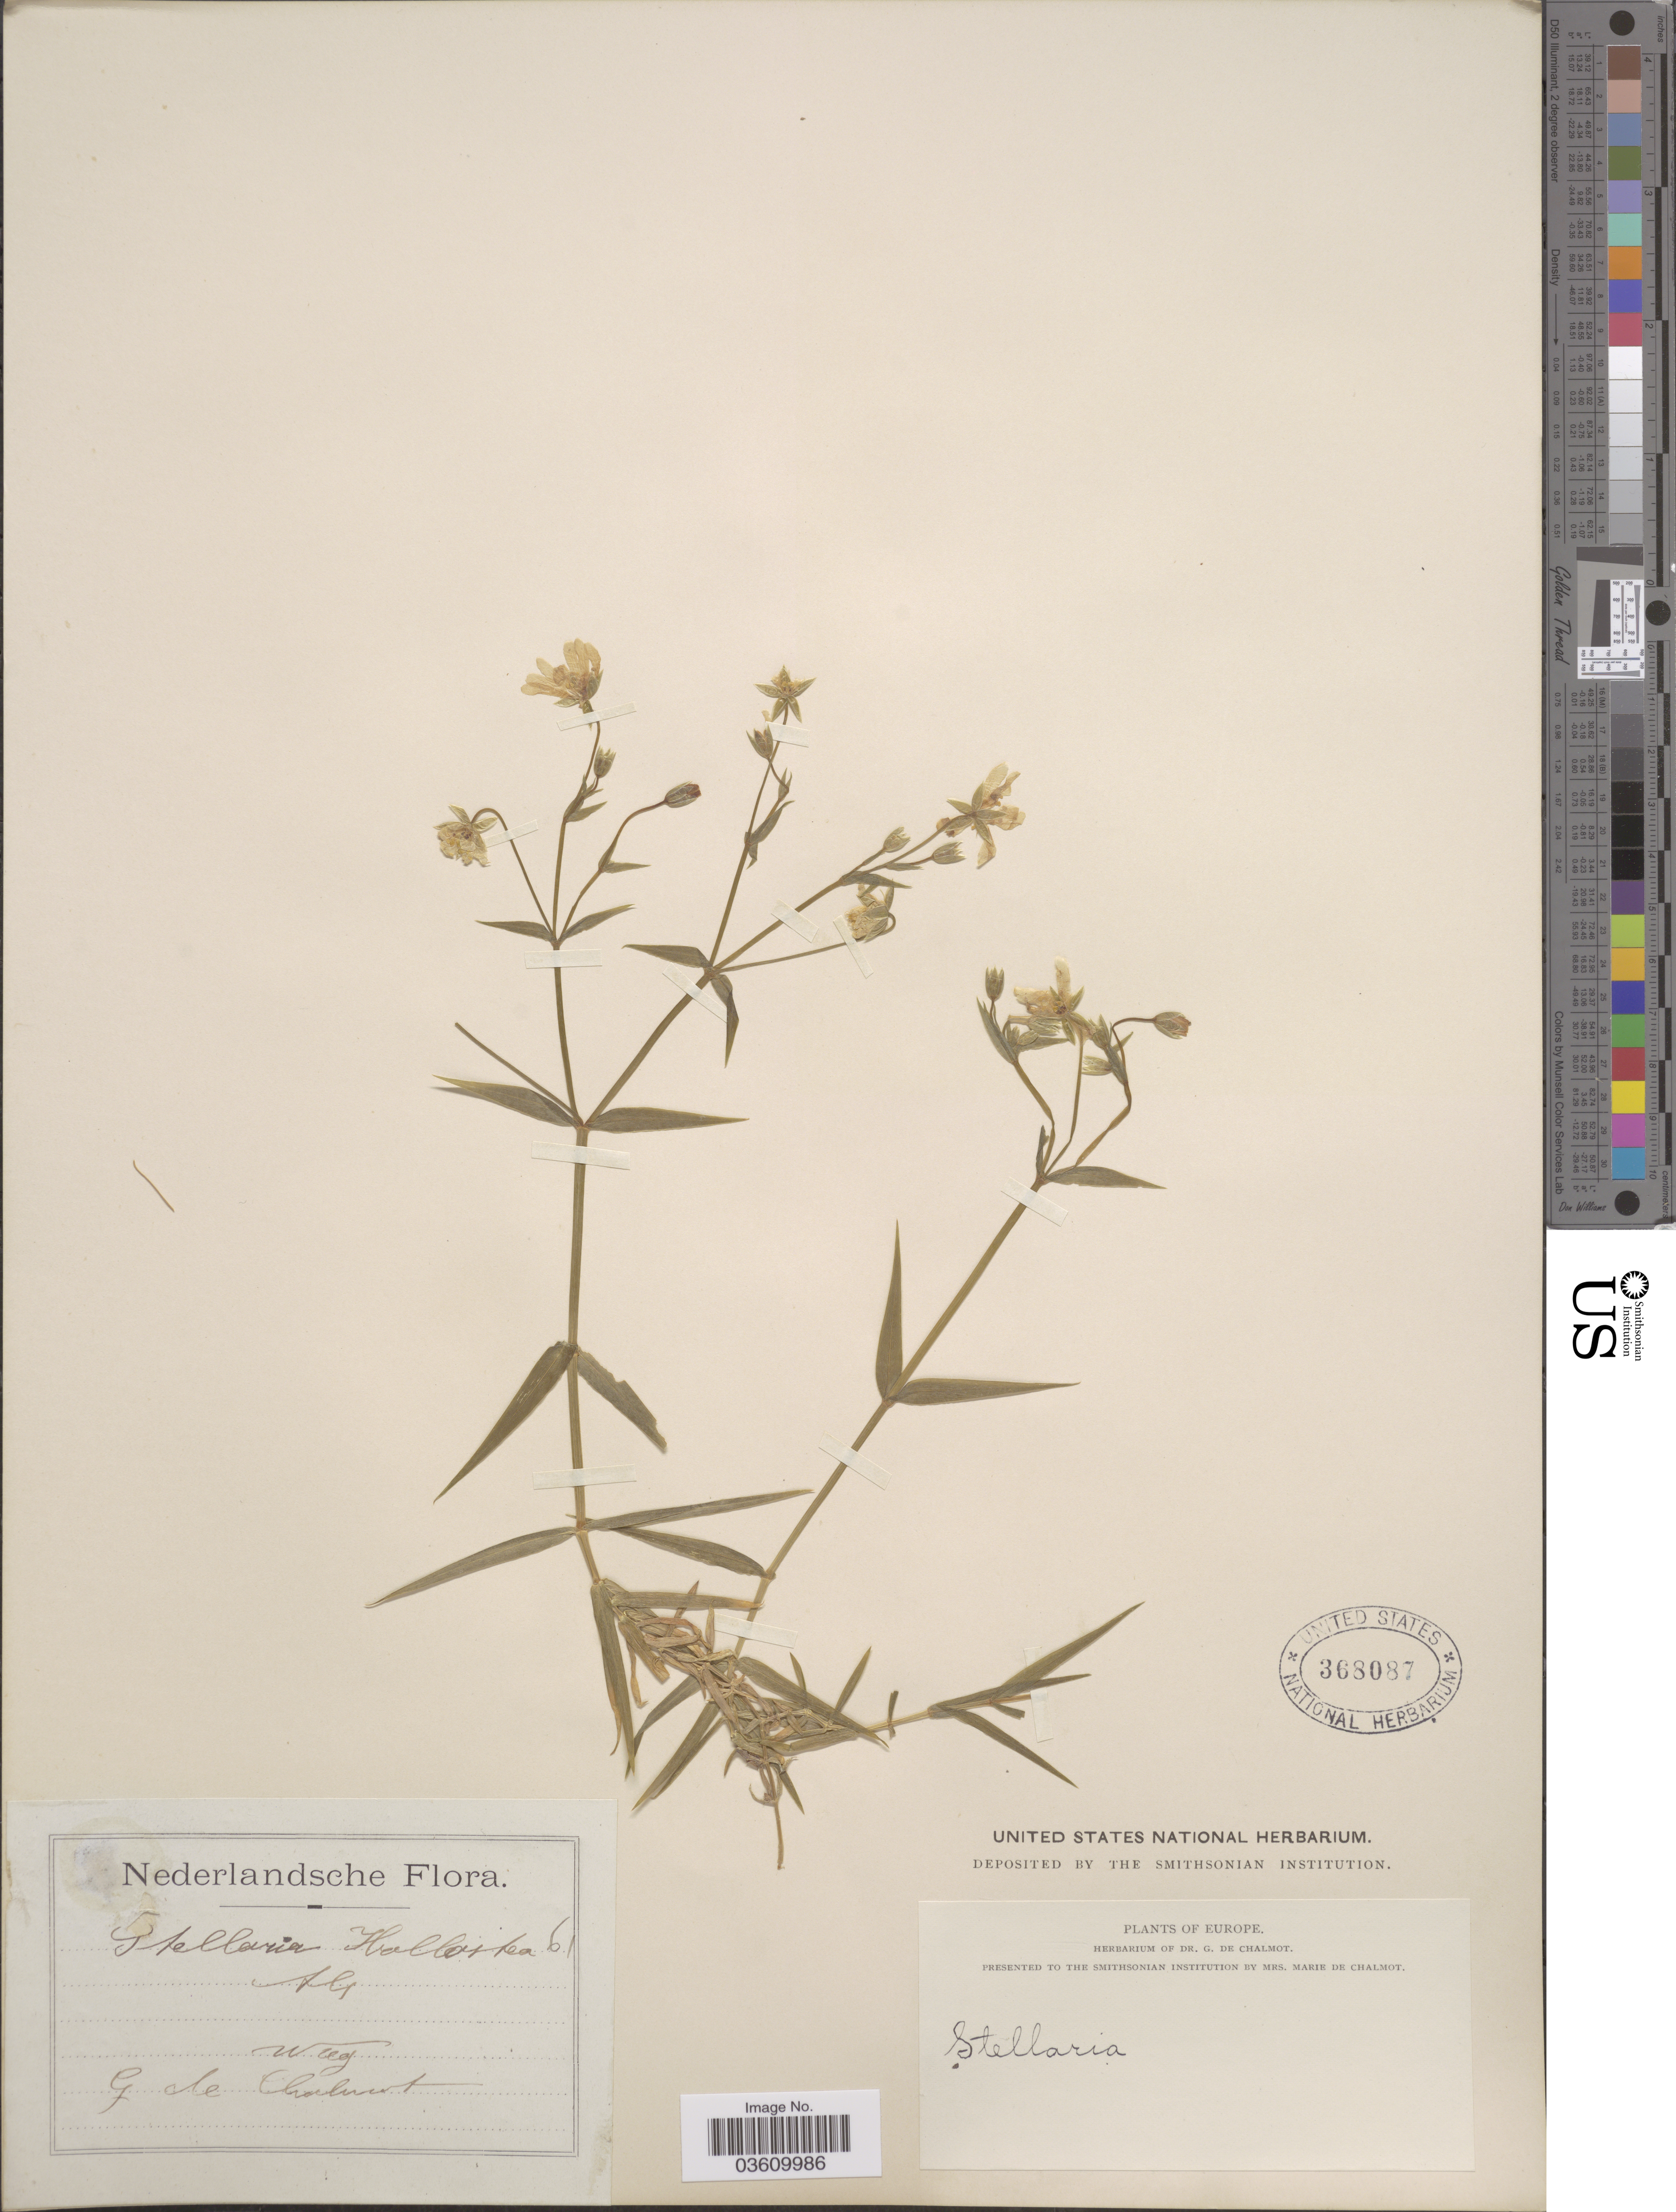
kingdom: Plantae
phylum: Tracheophyta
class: Magnoliopsida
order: Caryophyllales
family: Caryophyllaceae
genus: Rabelera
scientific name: Rabelera holostea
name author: (L.) M.T. Sharples & E.A. Tripp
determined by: U.S. National Herbarium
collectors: G. de Chalmot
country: Netherlands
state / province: Gelderland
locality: Nederlandsche. Wag.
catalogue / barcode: US 368087